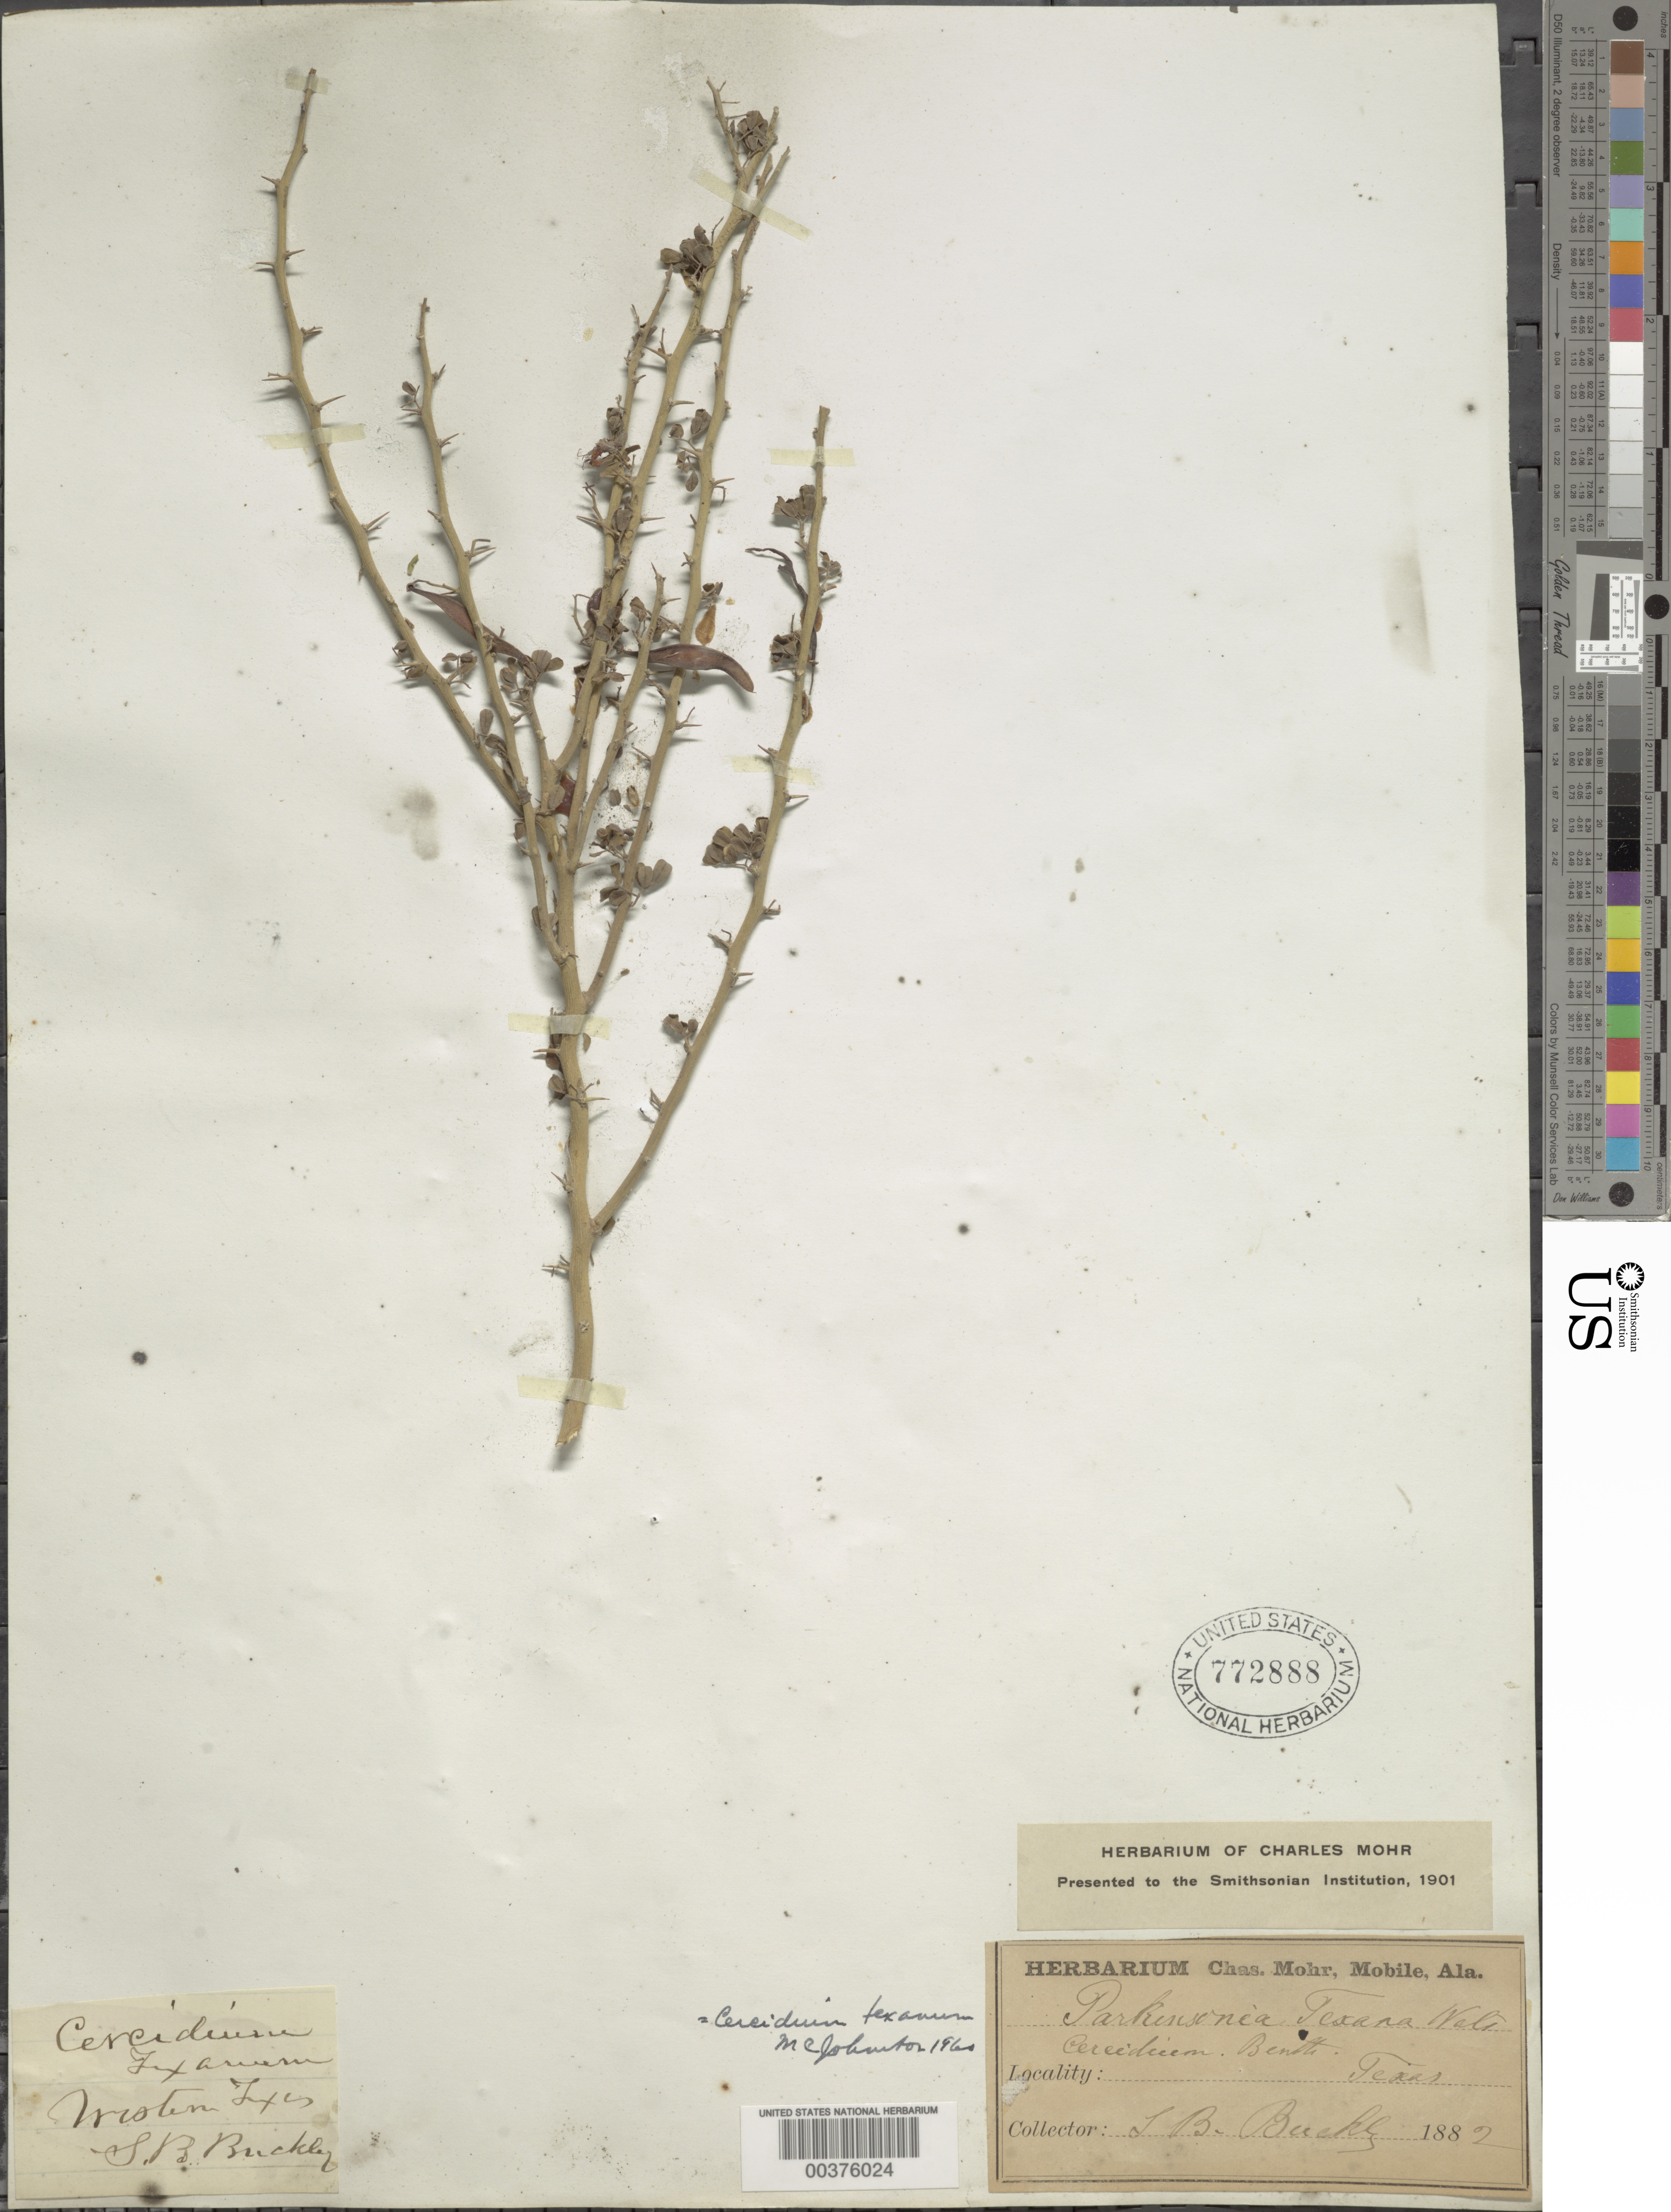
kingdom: Plantae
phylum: Tracheophyta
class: Magnoliopsida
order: Fabales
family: Fabaceae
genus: Parkinsonia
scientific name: Parkinsonia texana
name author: (A. Gray) S. Watson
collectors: S. B. Buckley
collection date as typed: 1882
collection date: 1882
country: United States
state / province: Texas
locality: Western texas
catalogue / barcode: US 772888